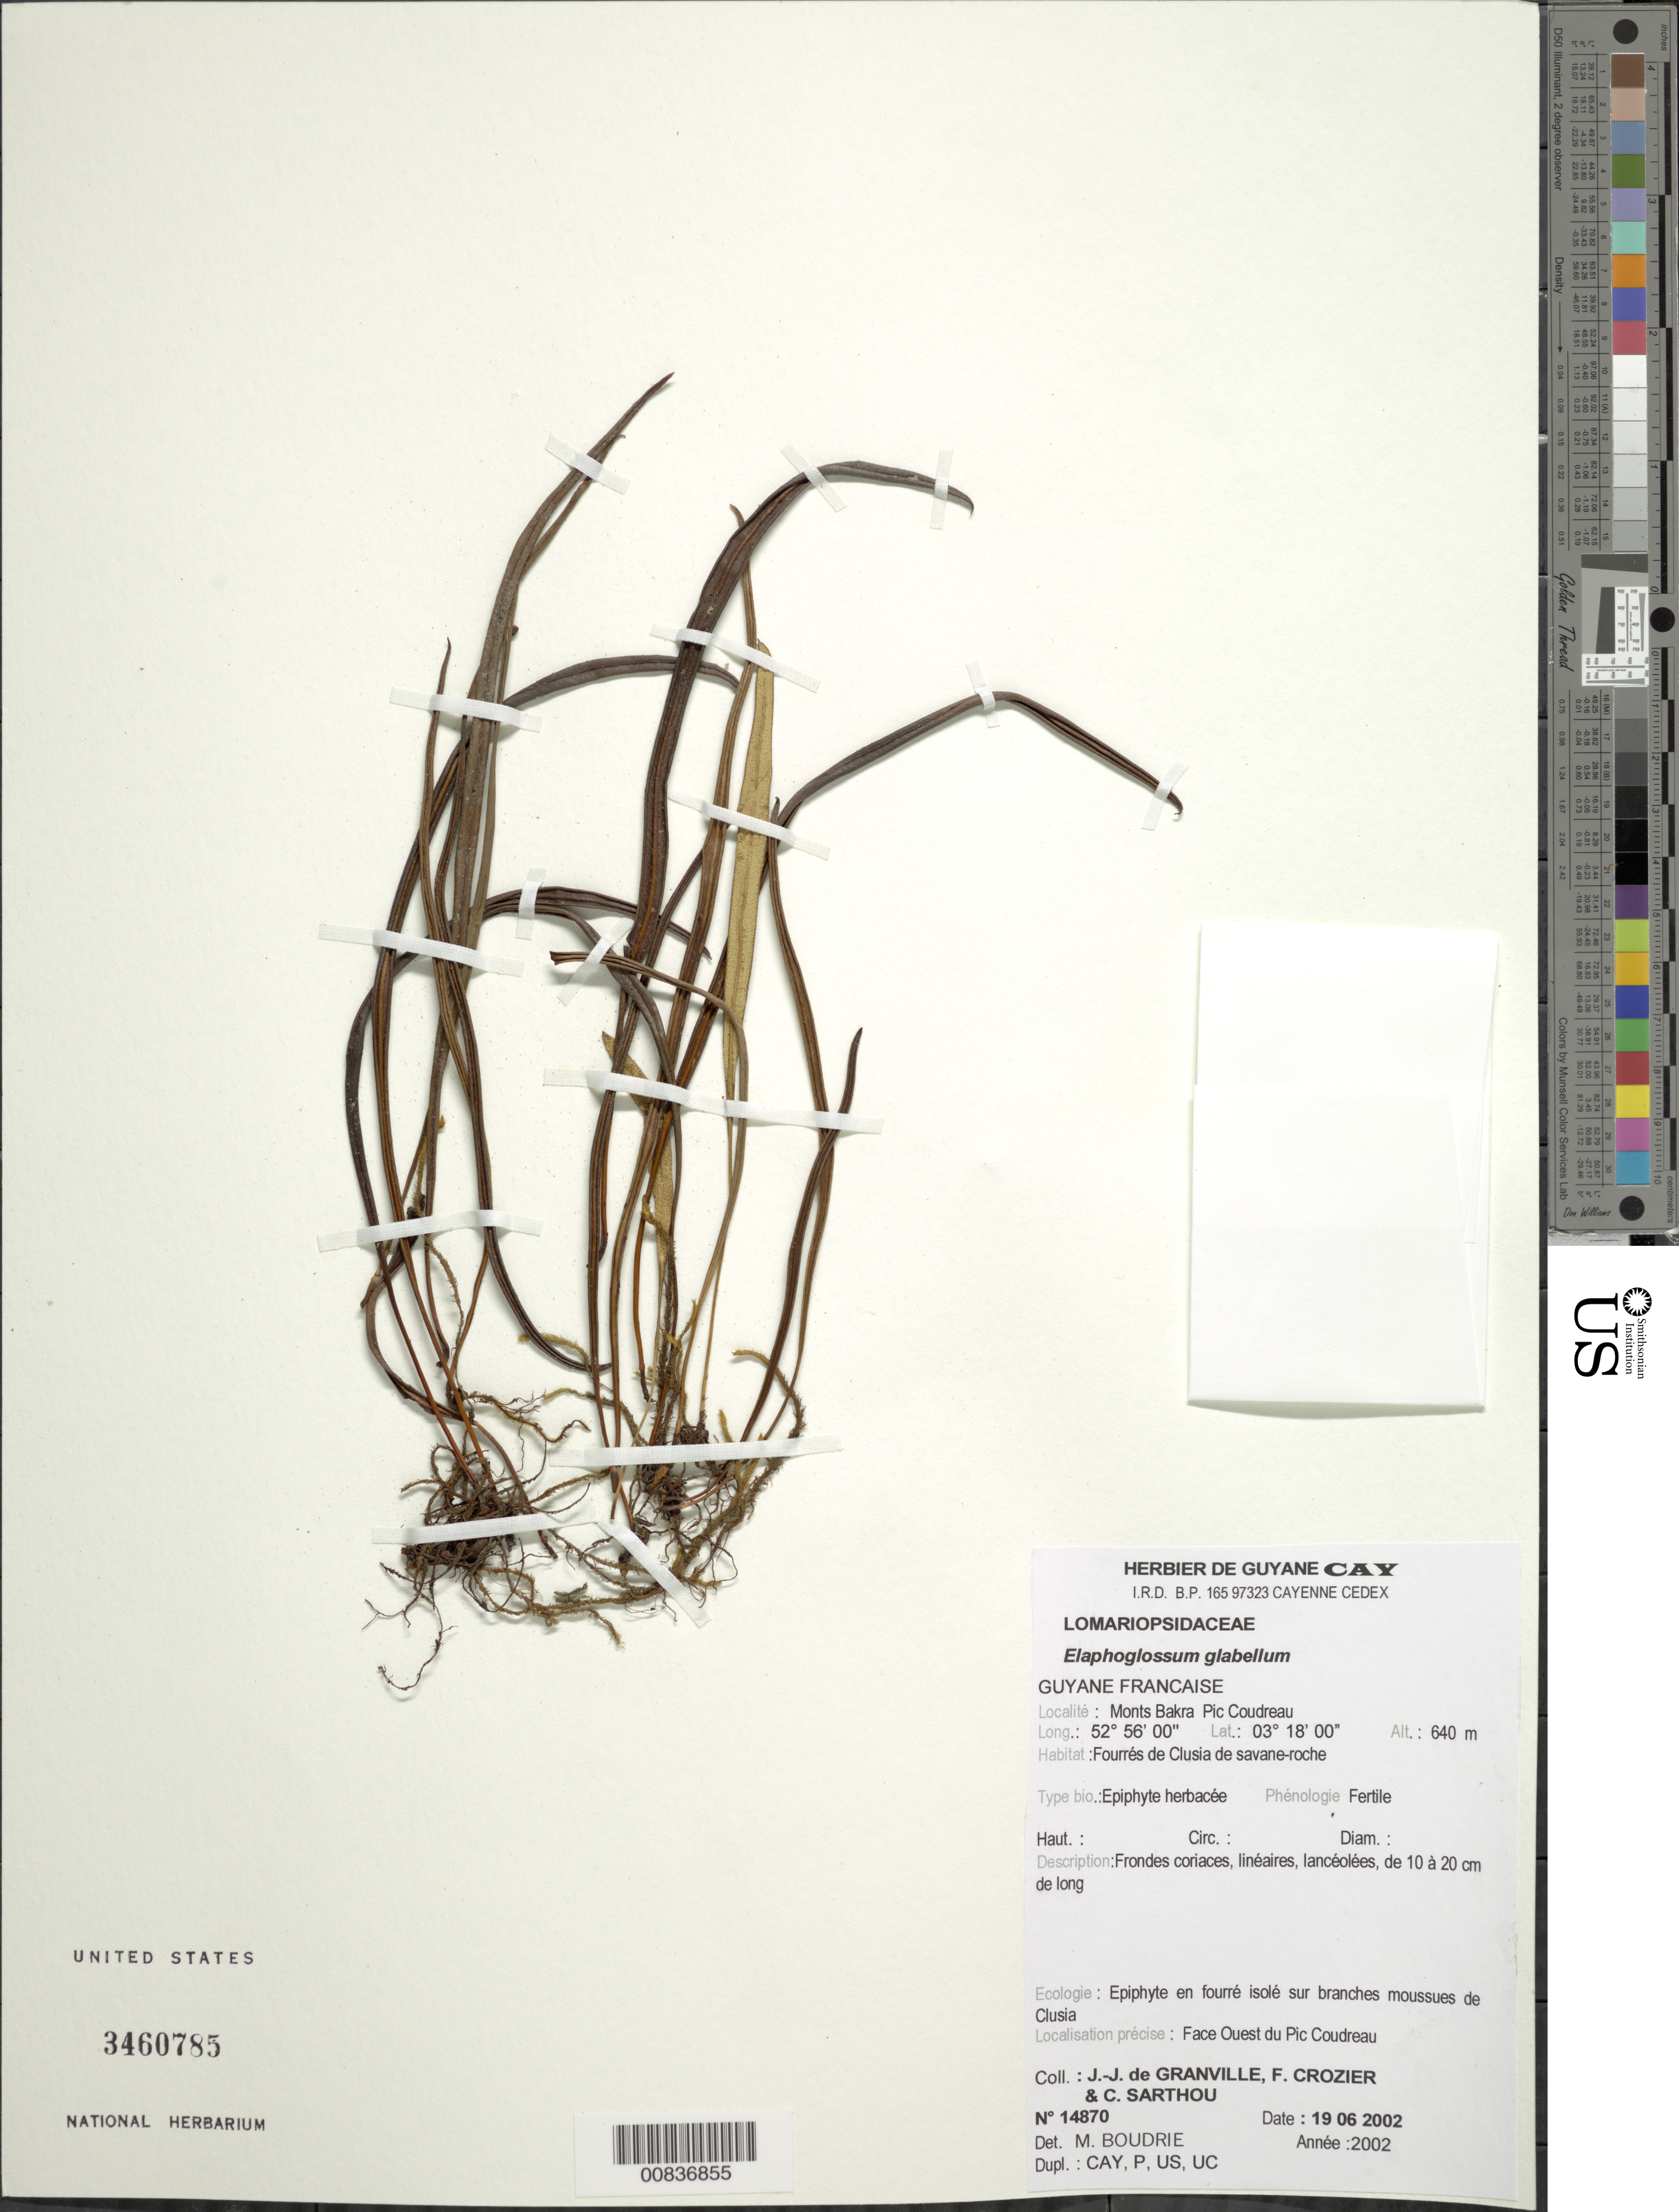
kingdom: Plantae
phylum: Tracheophyta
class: Polypodiopsida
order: Polypodiales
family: Dryopteridaceae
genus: Elaphoglossum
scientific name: Elaphoglossum glabellum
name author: J. Sm.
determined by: Boudrie, M.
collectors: J.-J. de Granville, F. Crozier & C. Sarthou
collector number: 14870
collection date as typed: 19-Jun-02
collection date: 2002-06-19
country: French Guiana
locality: Monts Bakra, 1.5 km a l'Ouest du Pic Coudreau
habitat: Fourré de Clusia de savane-roche. Epiphyte en fourré isolé sur branches moussues de Clusia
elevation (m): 640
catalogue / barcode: US 3460785